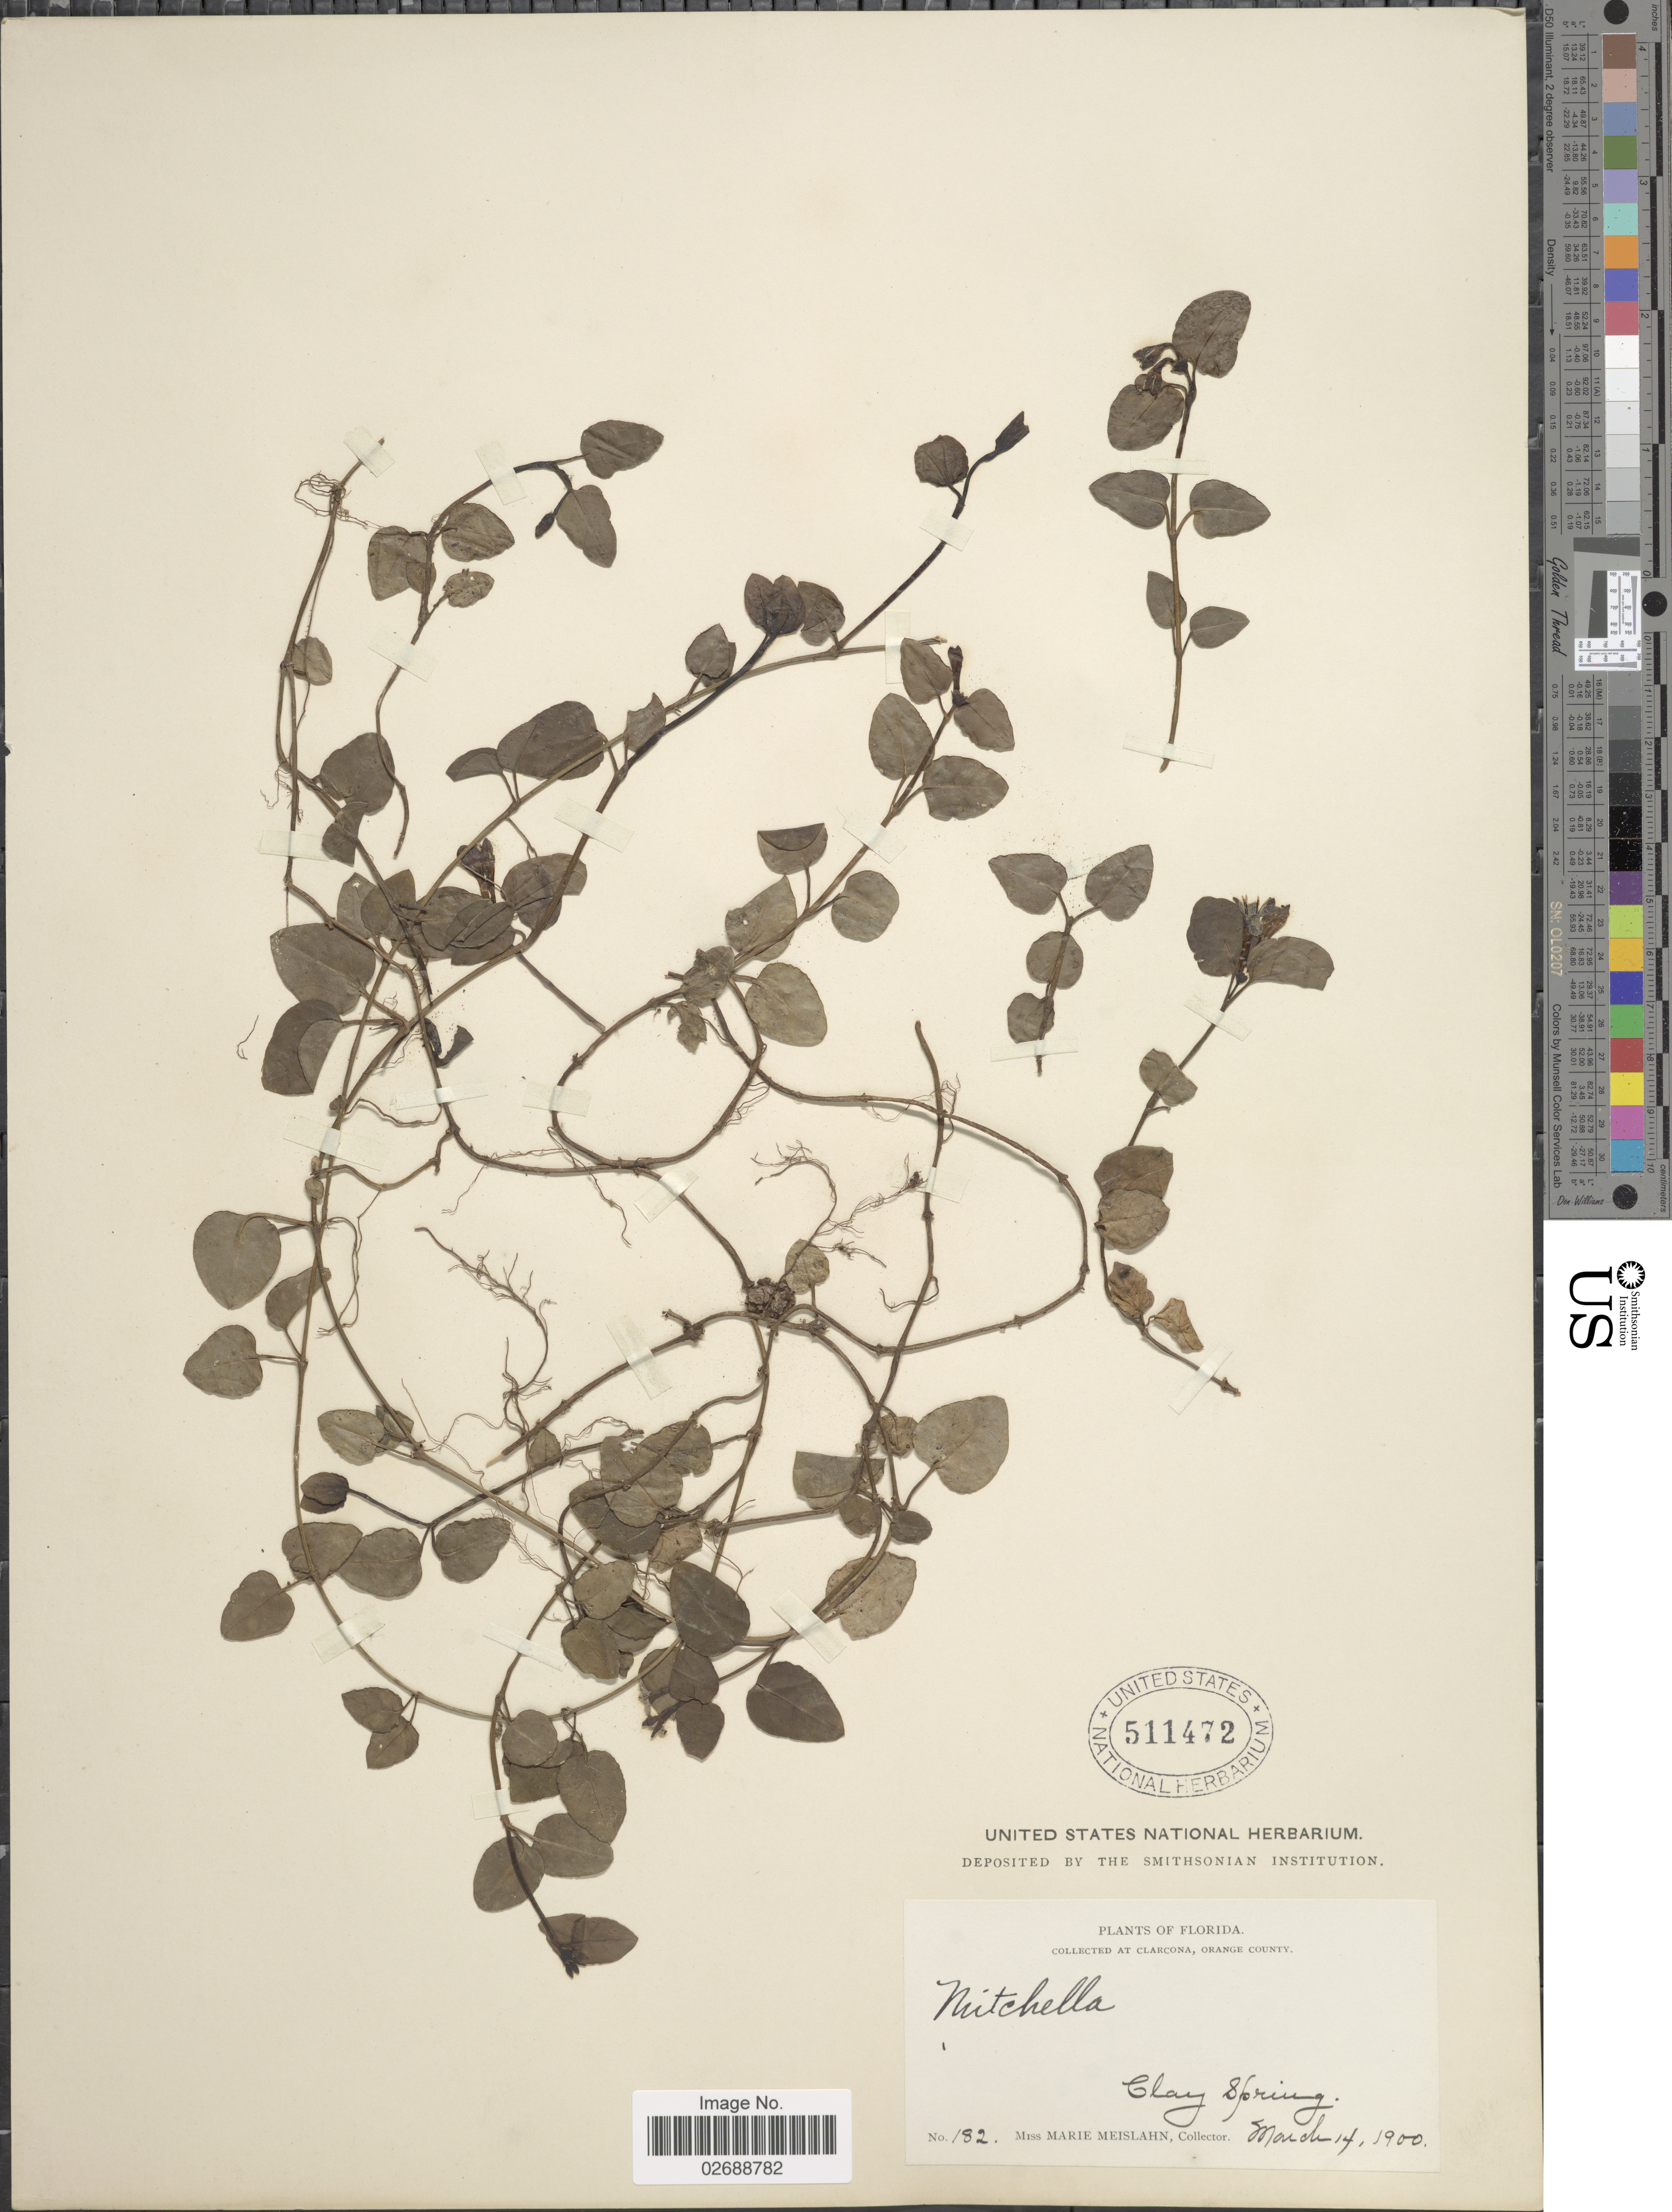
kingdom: Plantae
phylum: Tracheophyta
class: Magnoliopsida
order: Gentianales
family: Rubiaceae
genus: Mitchella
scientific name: Mitchella repens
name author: L.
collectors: M. Meislahn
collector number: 182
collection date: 1900-03-14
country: United States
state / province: Florida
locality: At Clarcona, Orange County, Clay Spring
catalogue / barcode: US 511472